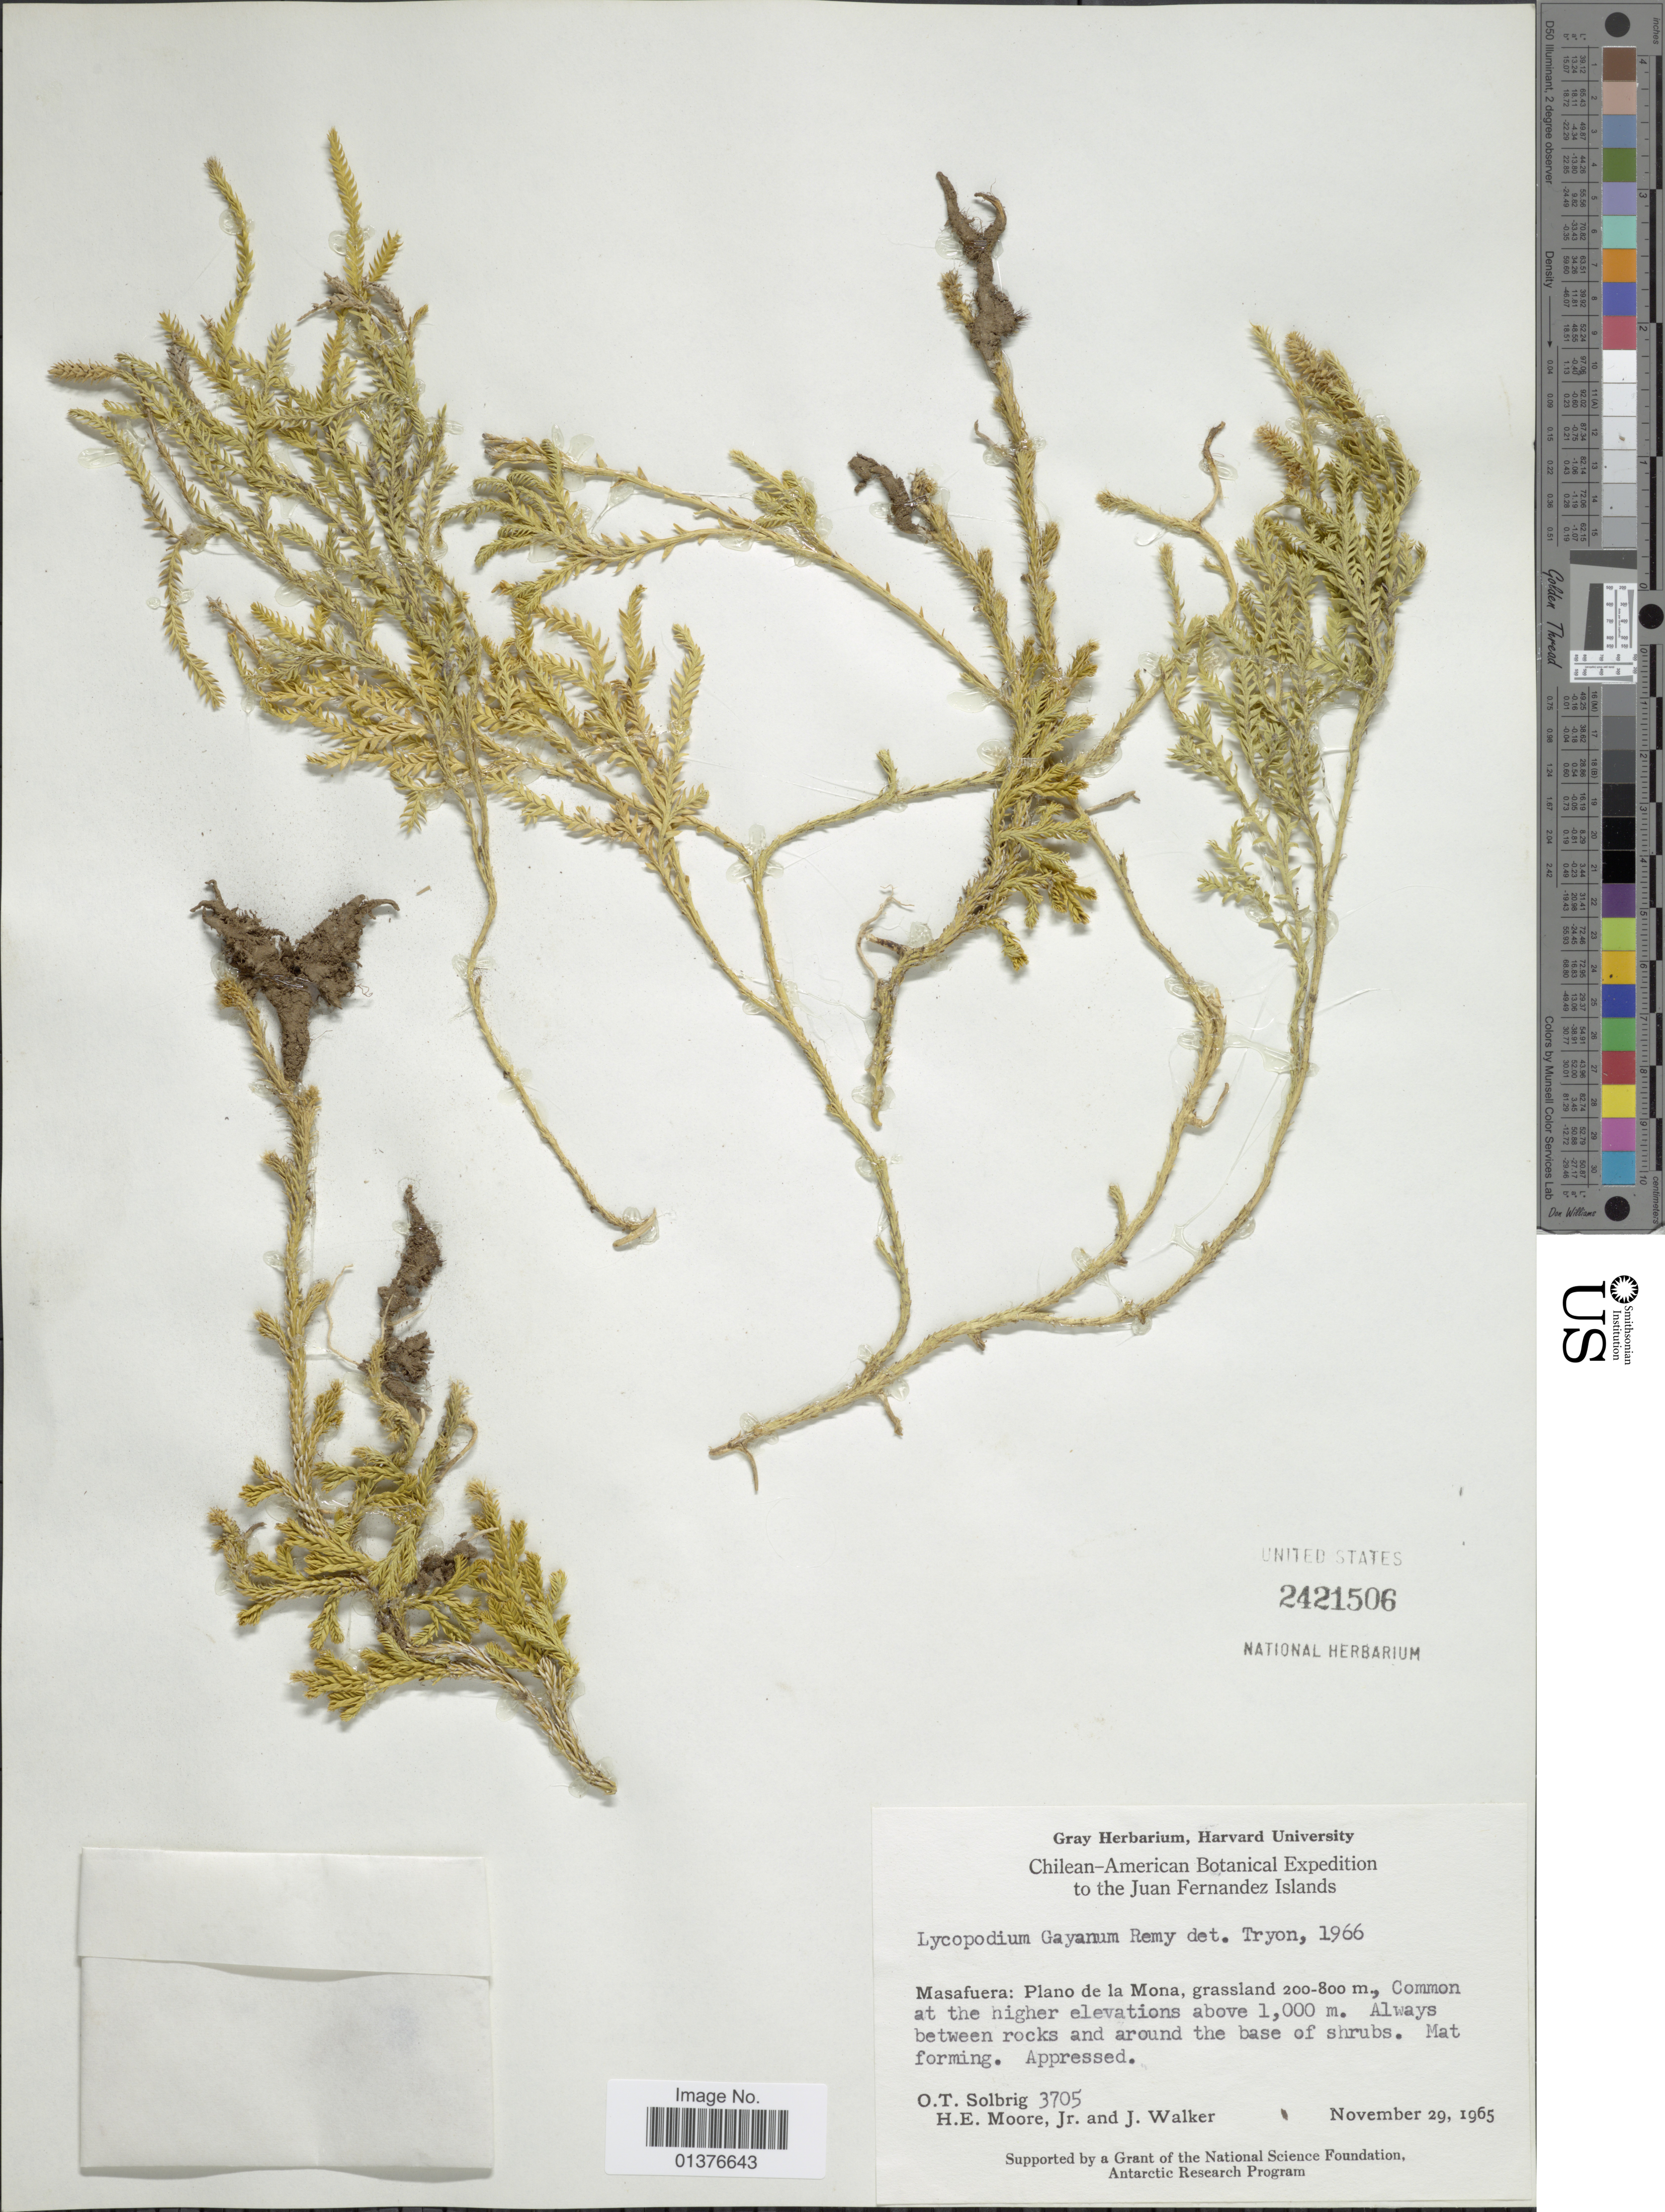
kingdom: Plantae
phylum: Tracheophyta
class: Lycopodiopsida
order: Lycopodiales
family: Lycopodiaceae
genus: Diphasium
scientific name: Diphasium jussiaei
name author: (Desv.) C. Presl ex Rothm.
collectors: O. T. Solbrig, H. Moore & J. Walker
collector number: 3705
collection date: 1965-11-29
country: Chile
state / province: Valparaíso (V)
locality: Juan Fernandez, Masafuera: plano de la Mona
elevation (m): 1000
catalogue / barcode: US 2421506